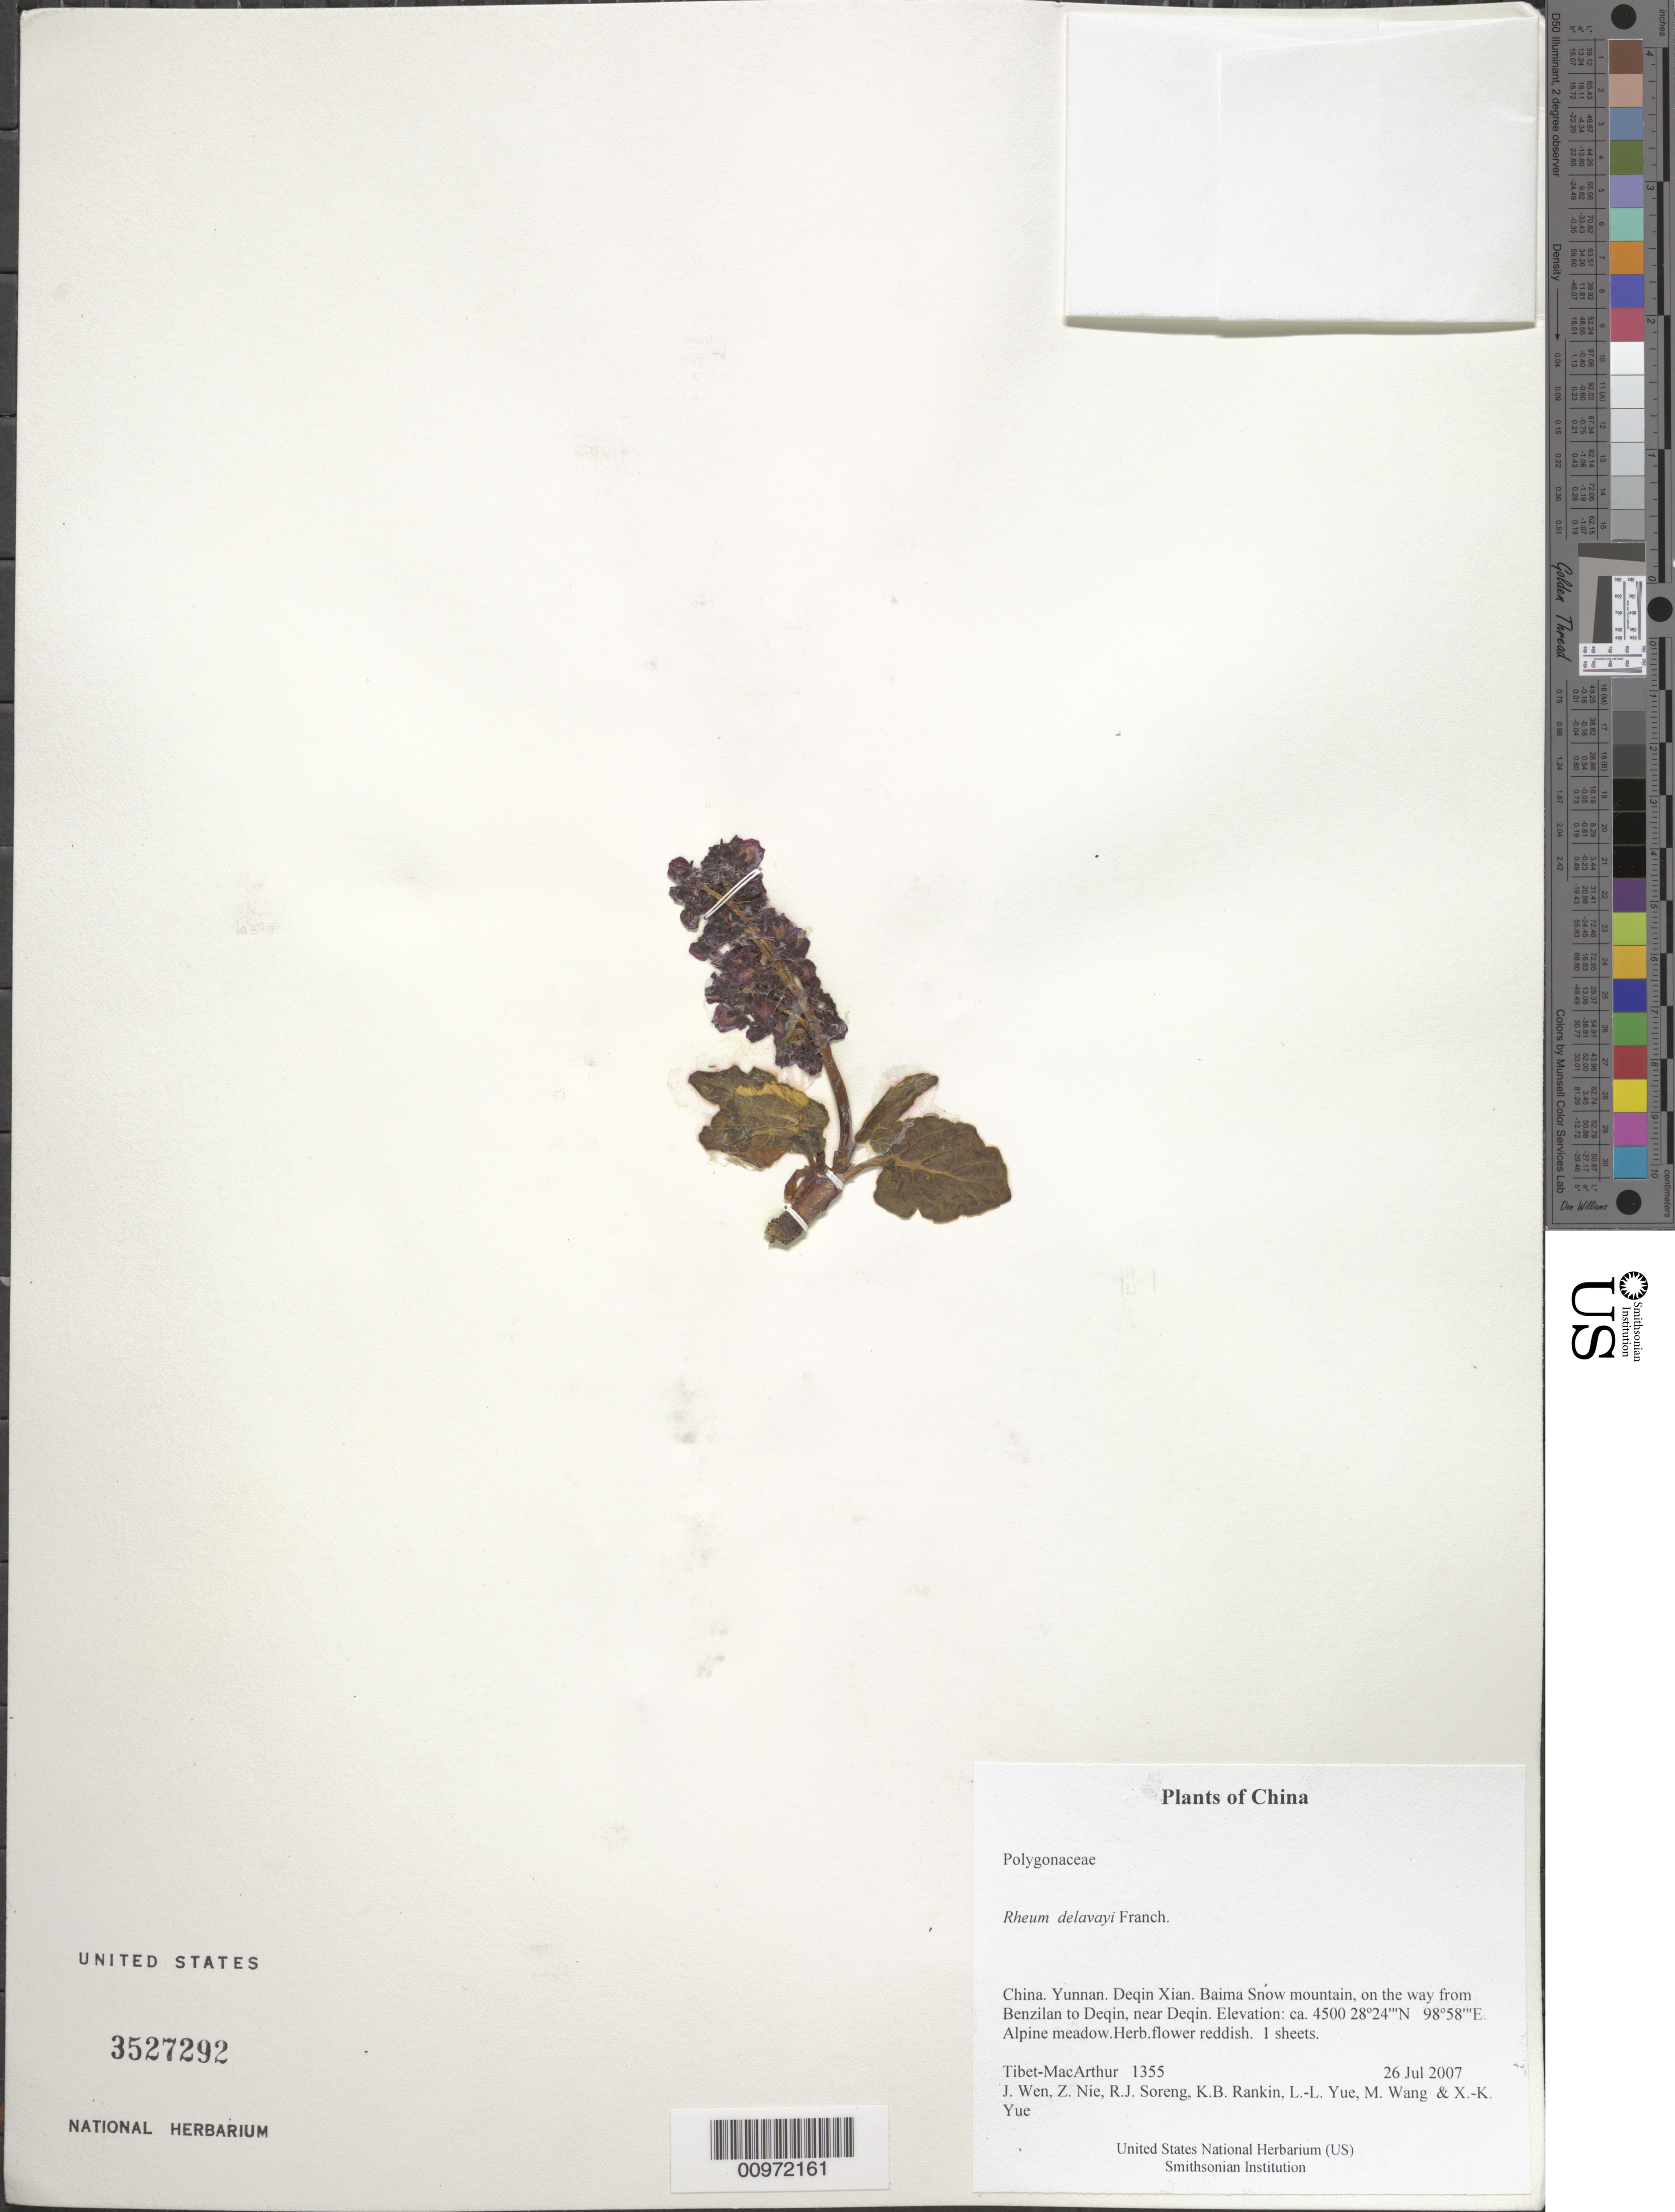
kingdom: Plantae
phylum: Tracheophyta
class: Magnoliopsida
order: Caryophyllales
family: Polygonaceae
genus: Rheum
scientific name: Rheum delavayi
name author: Franch.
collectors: Tibet-MacArthur, J. Wen, Z. Nie, R. J. Soreng, K. Rankin, L. Yue, M. Wang & X. Yue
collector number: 1355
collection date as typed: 26 Jul 2007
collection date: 2007-07-26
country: China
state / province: Yunnan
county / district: Deqin Xian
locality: Baima Snow mountain, on the way from Benzilan to Deqin, near Deqin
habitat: Alpine meadow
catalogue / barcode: US 3527292